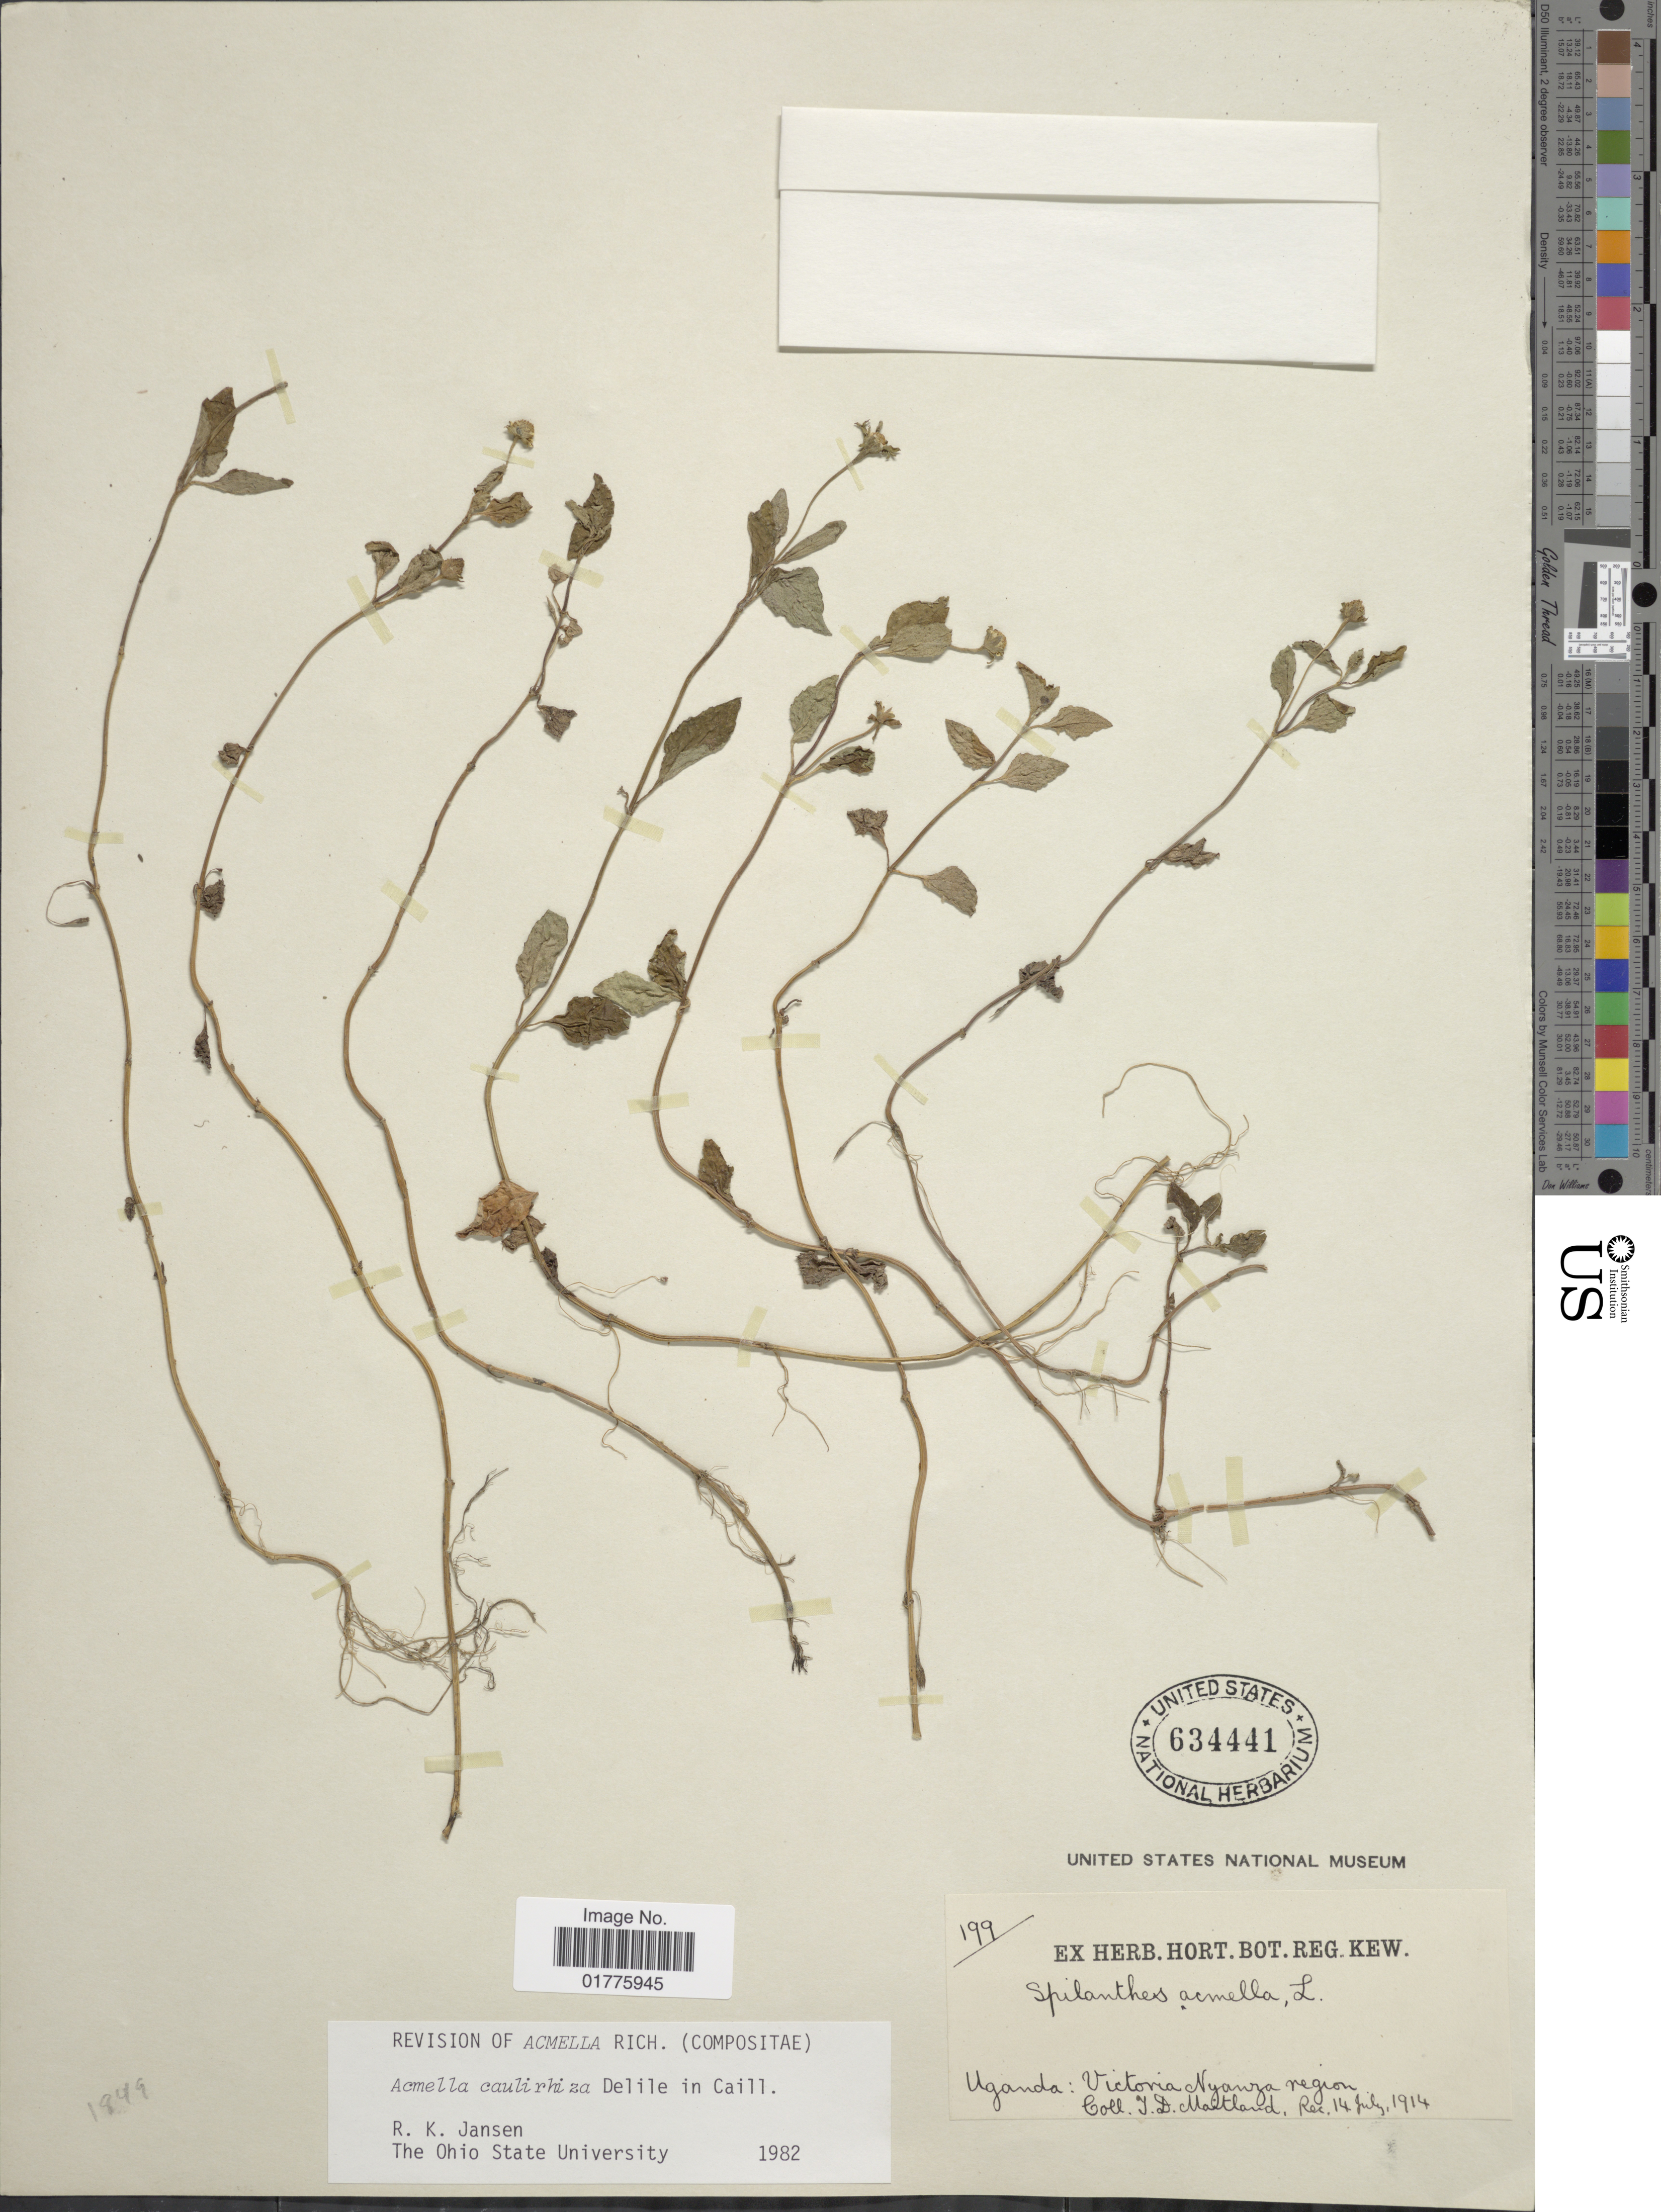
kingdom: Plantae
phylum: Tracheophyta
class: Magnoliopsida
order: Asterales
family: Asteraceae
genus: Acmella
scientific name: Acmella caulirhiza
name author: Delile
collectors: T. Maitland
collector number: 199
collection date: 1914-07-14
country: Uganda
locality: Victoria Nyawa region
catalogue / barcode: US 534441